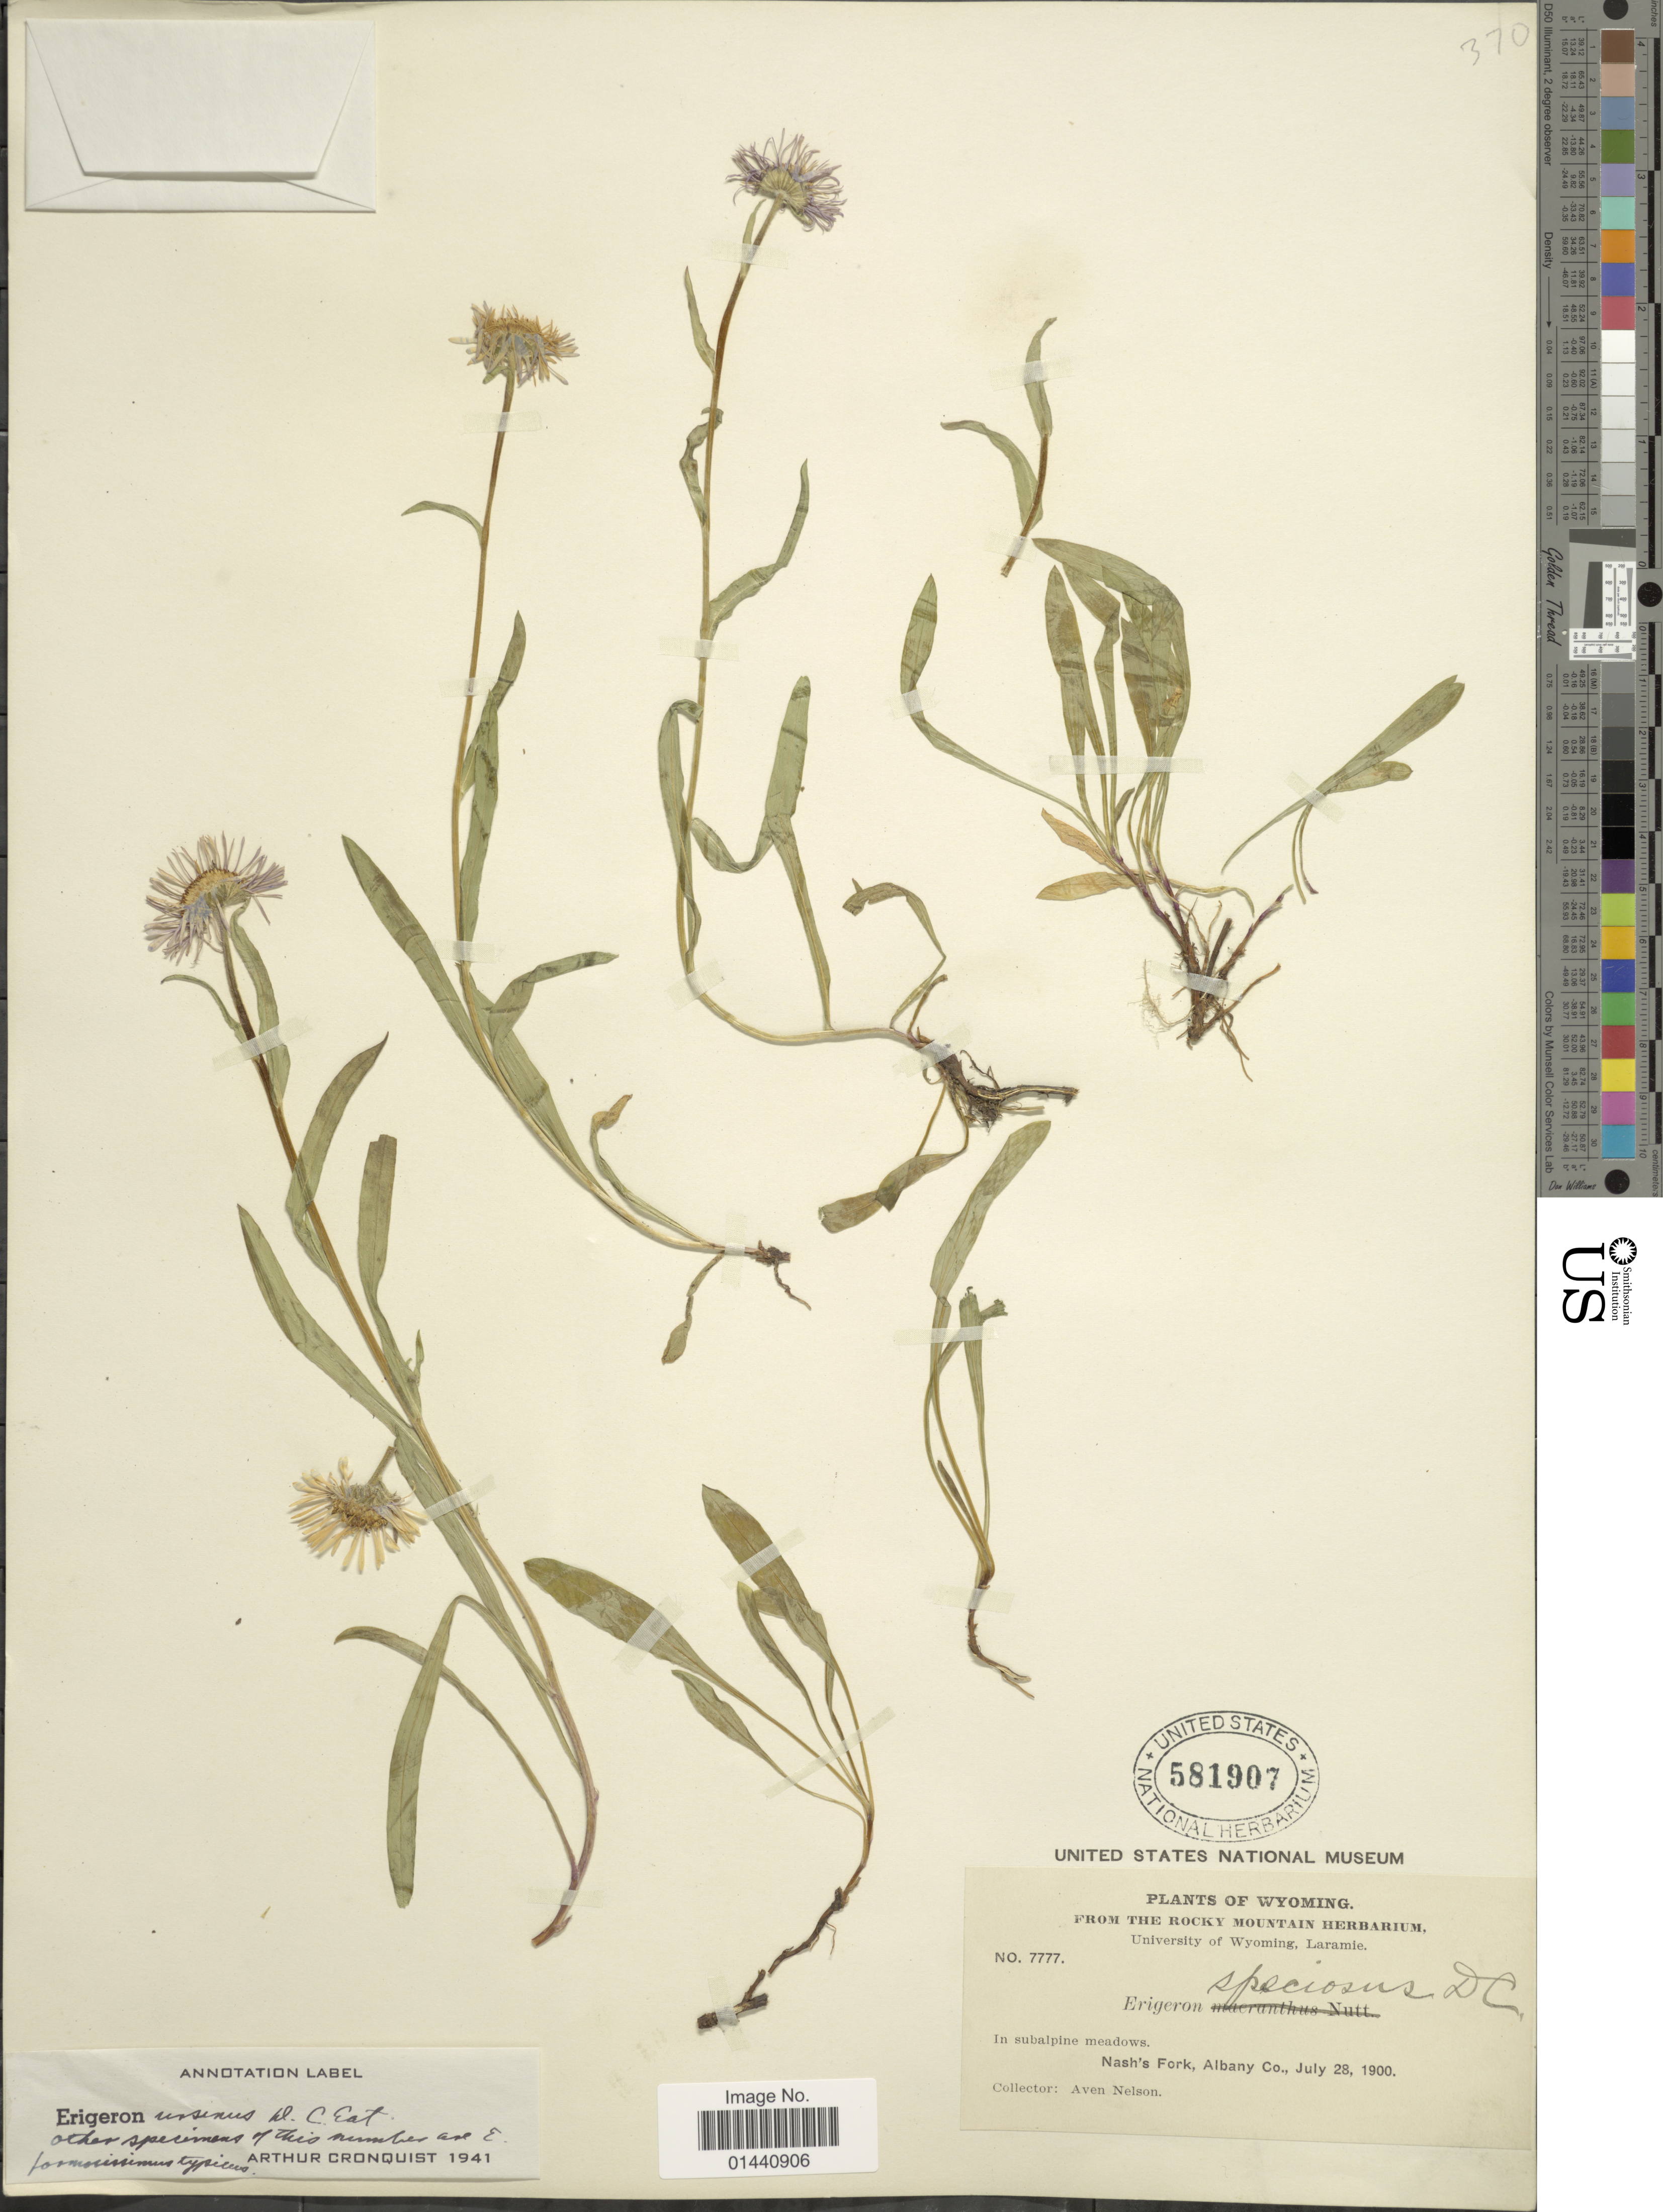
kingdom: Plantae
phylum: Tracheophyta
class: Magnoliopsida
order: Asterales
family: Asteraceae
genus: Erigeron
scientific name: Erigeron ursinus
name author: D.C. Eaton in C. King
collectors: A. Nelson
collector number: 7777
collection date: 1900-07-28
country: United States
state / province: Wyoming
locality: Nash's Fork, Albany Co.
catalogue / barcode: US 581907